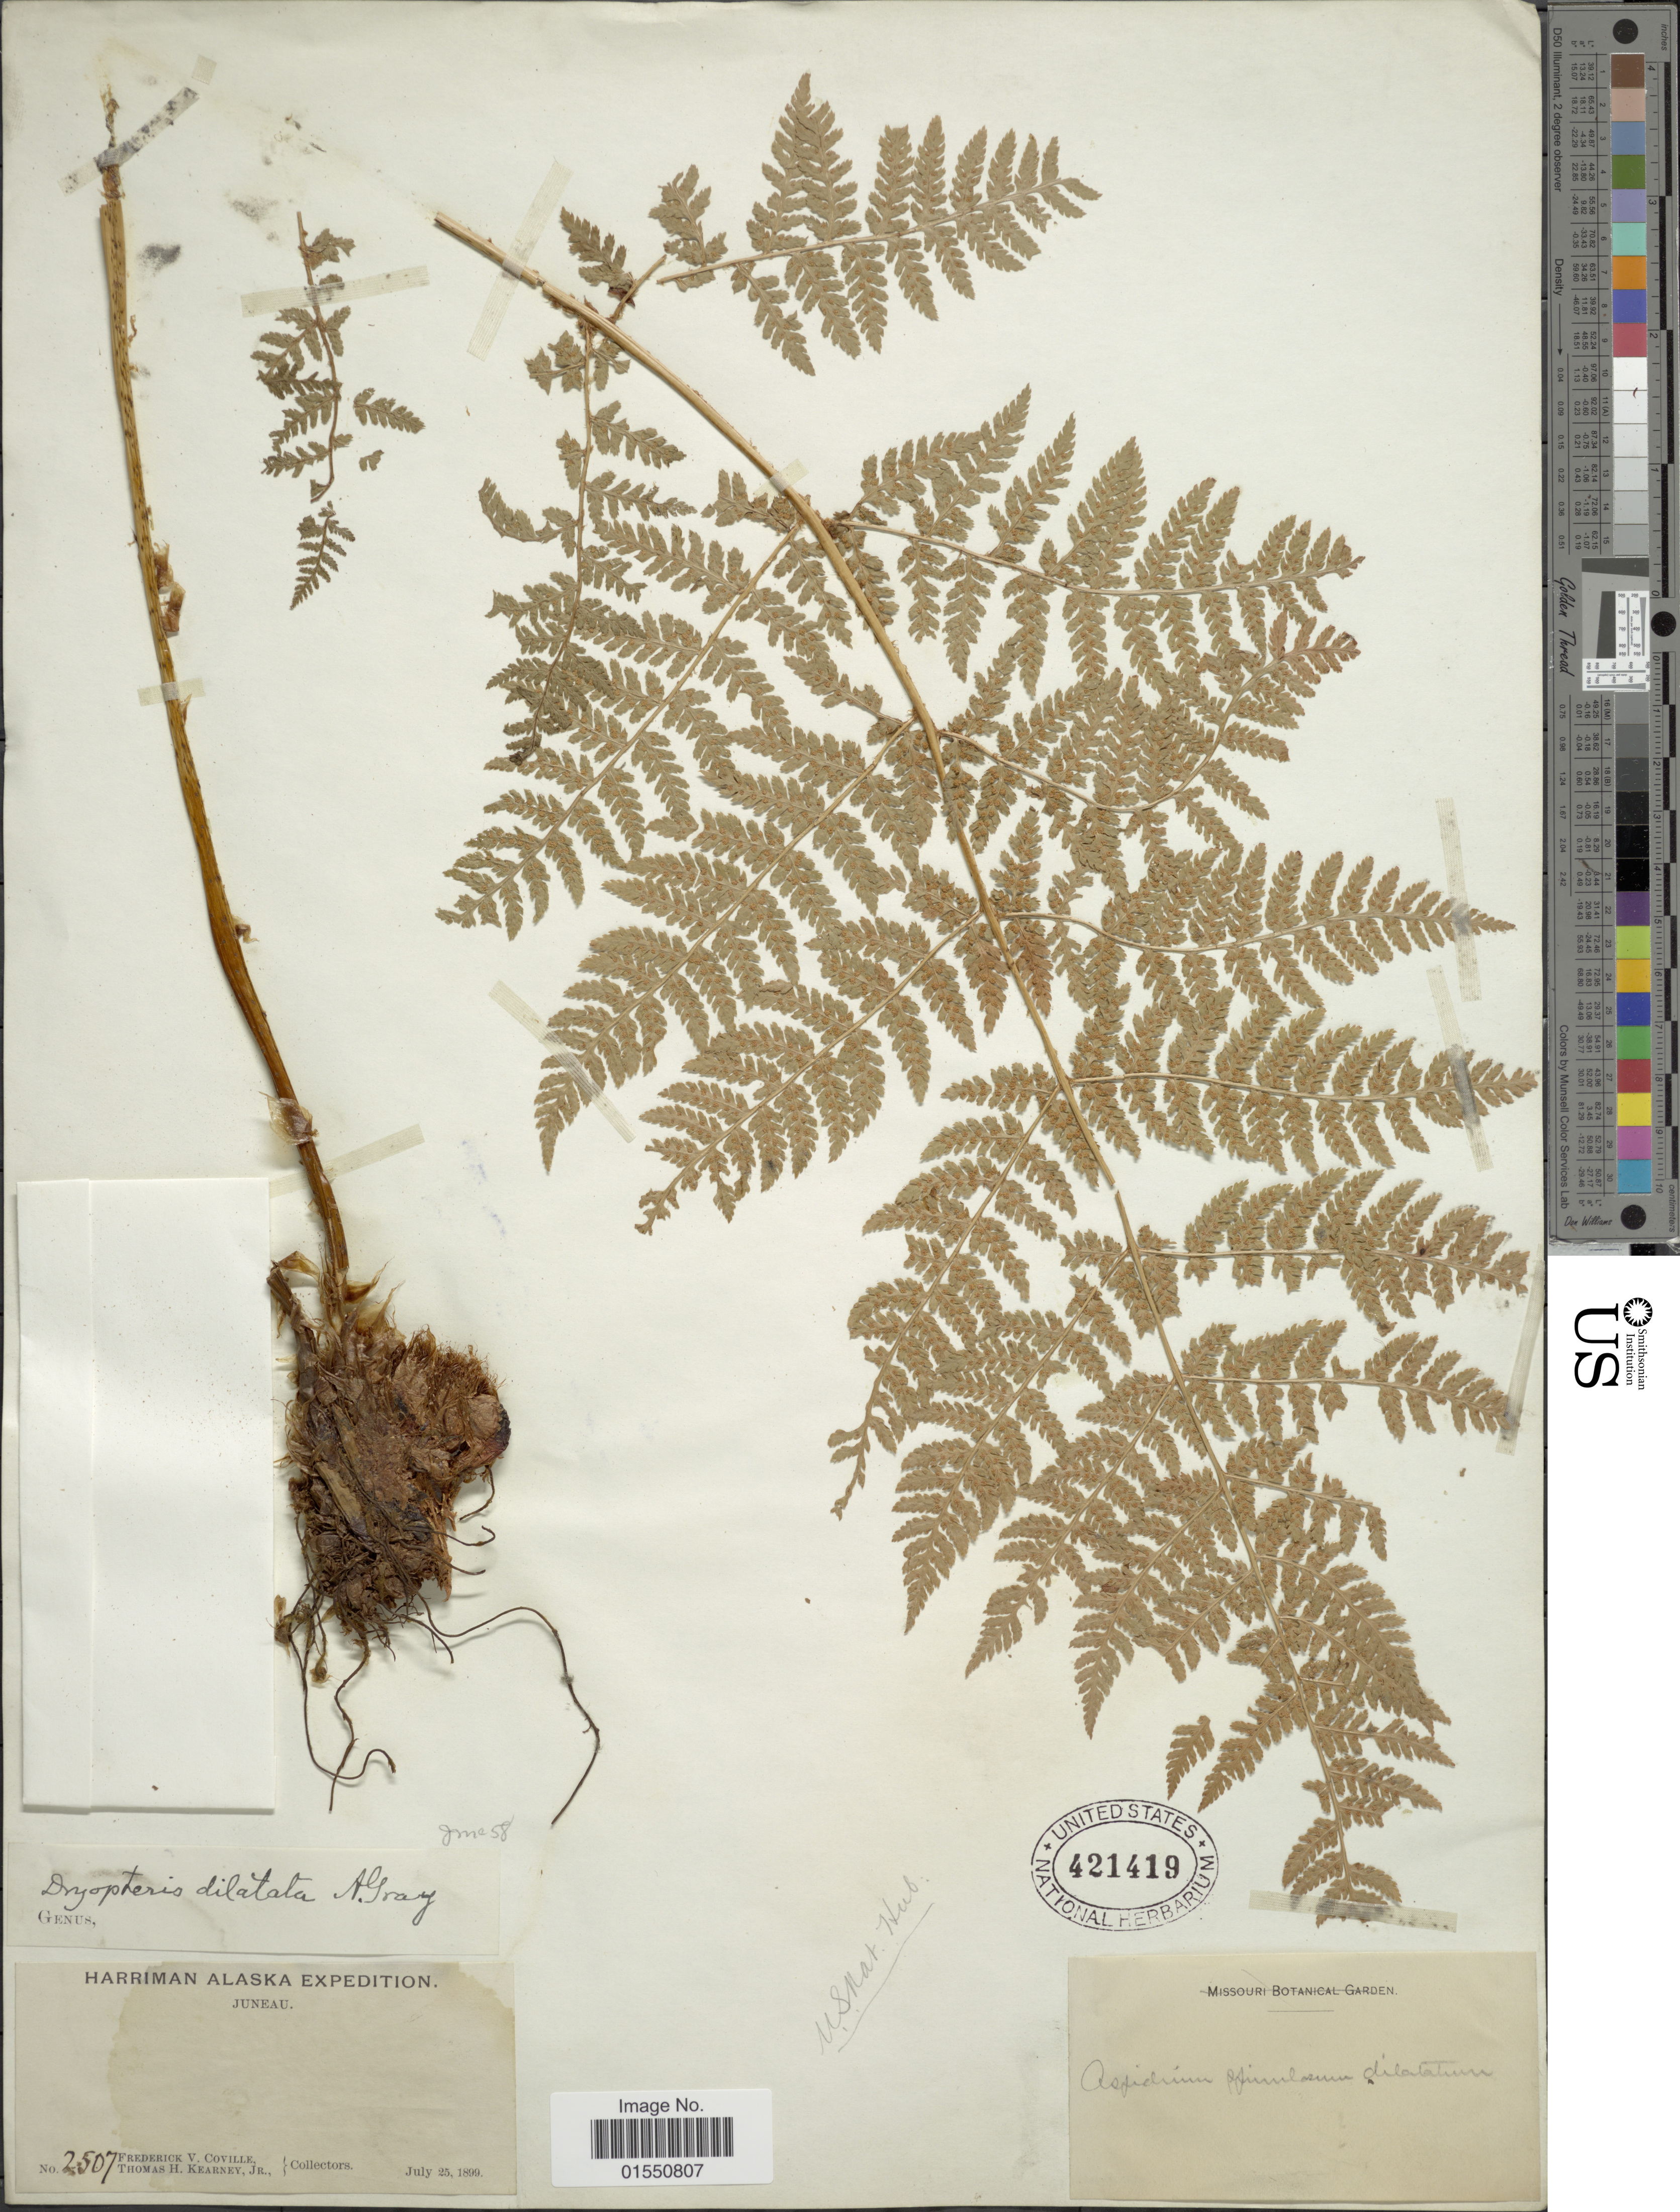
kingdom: Plantae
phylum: Tracheophyta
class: Polypodiopsida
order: Polypodiales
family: Dryopteridaceae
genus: Dryopteris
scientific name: Dryopteris expansa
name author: (C. Presl) Fraser-Jenk. & Jermy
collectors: F. V. Coville & T. H. Kearney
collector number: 2507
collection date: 1899-07-25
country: United States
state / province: Alaska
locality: Juneau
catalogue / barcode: US 421419